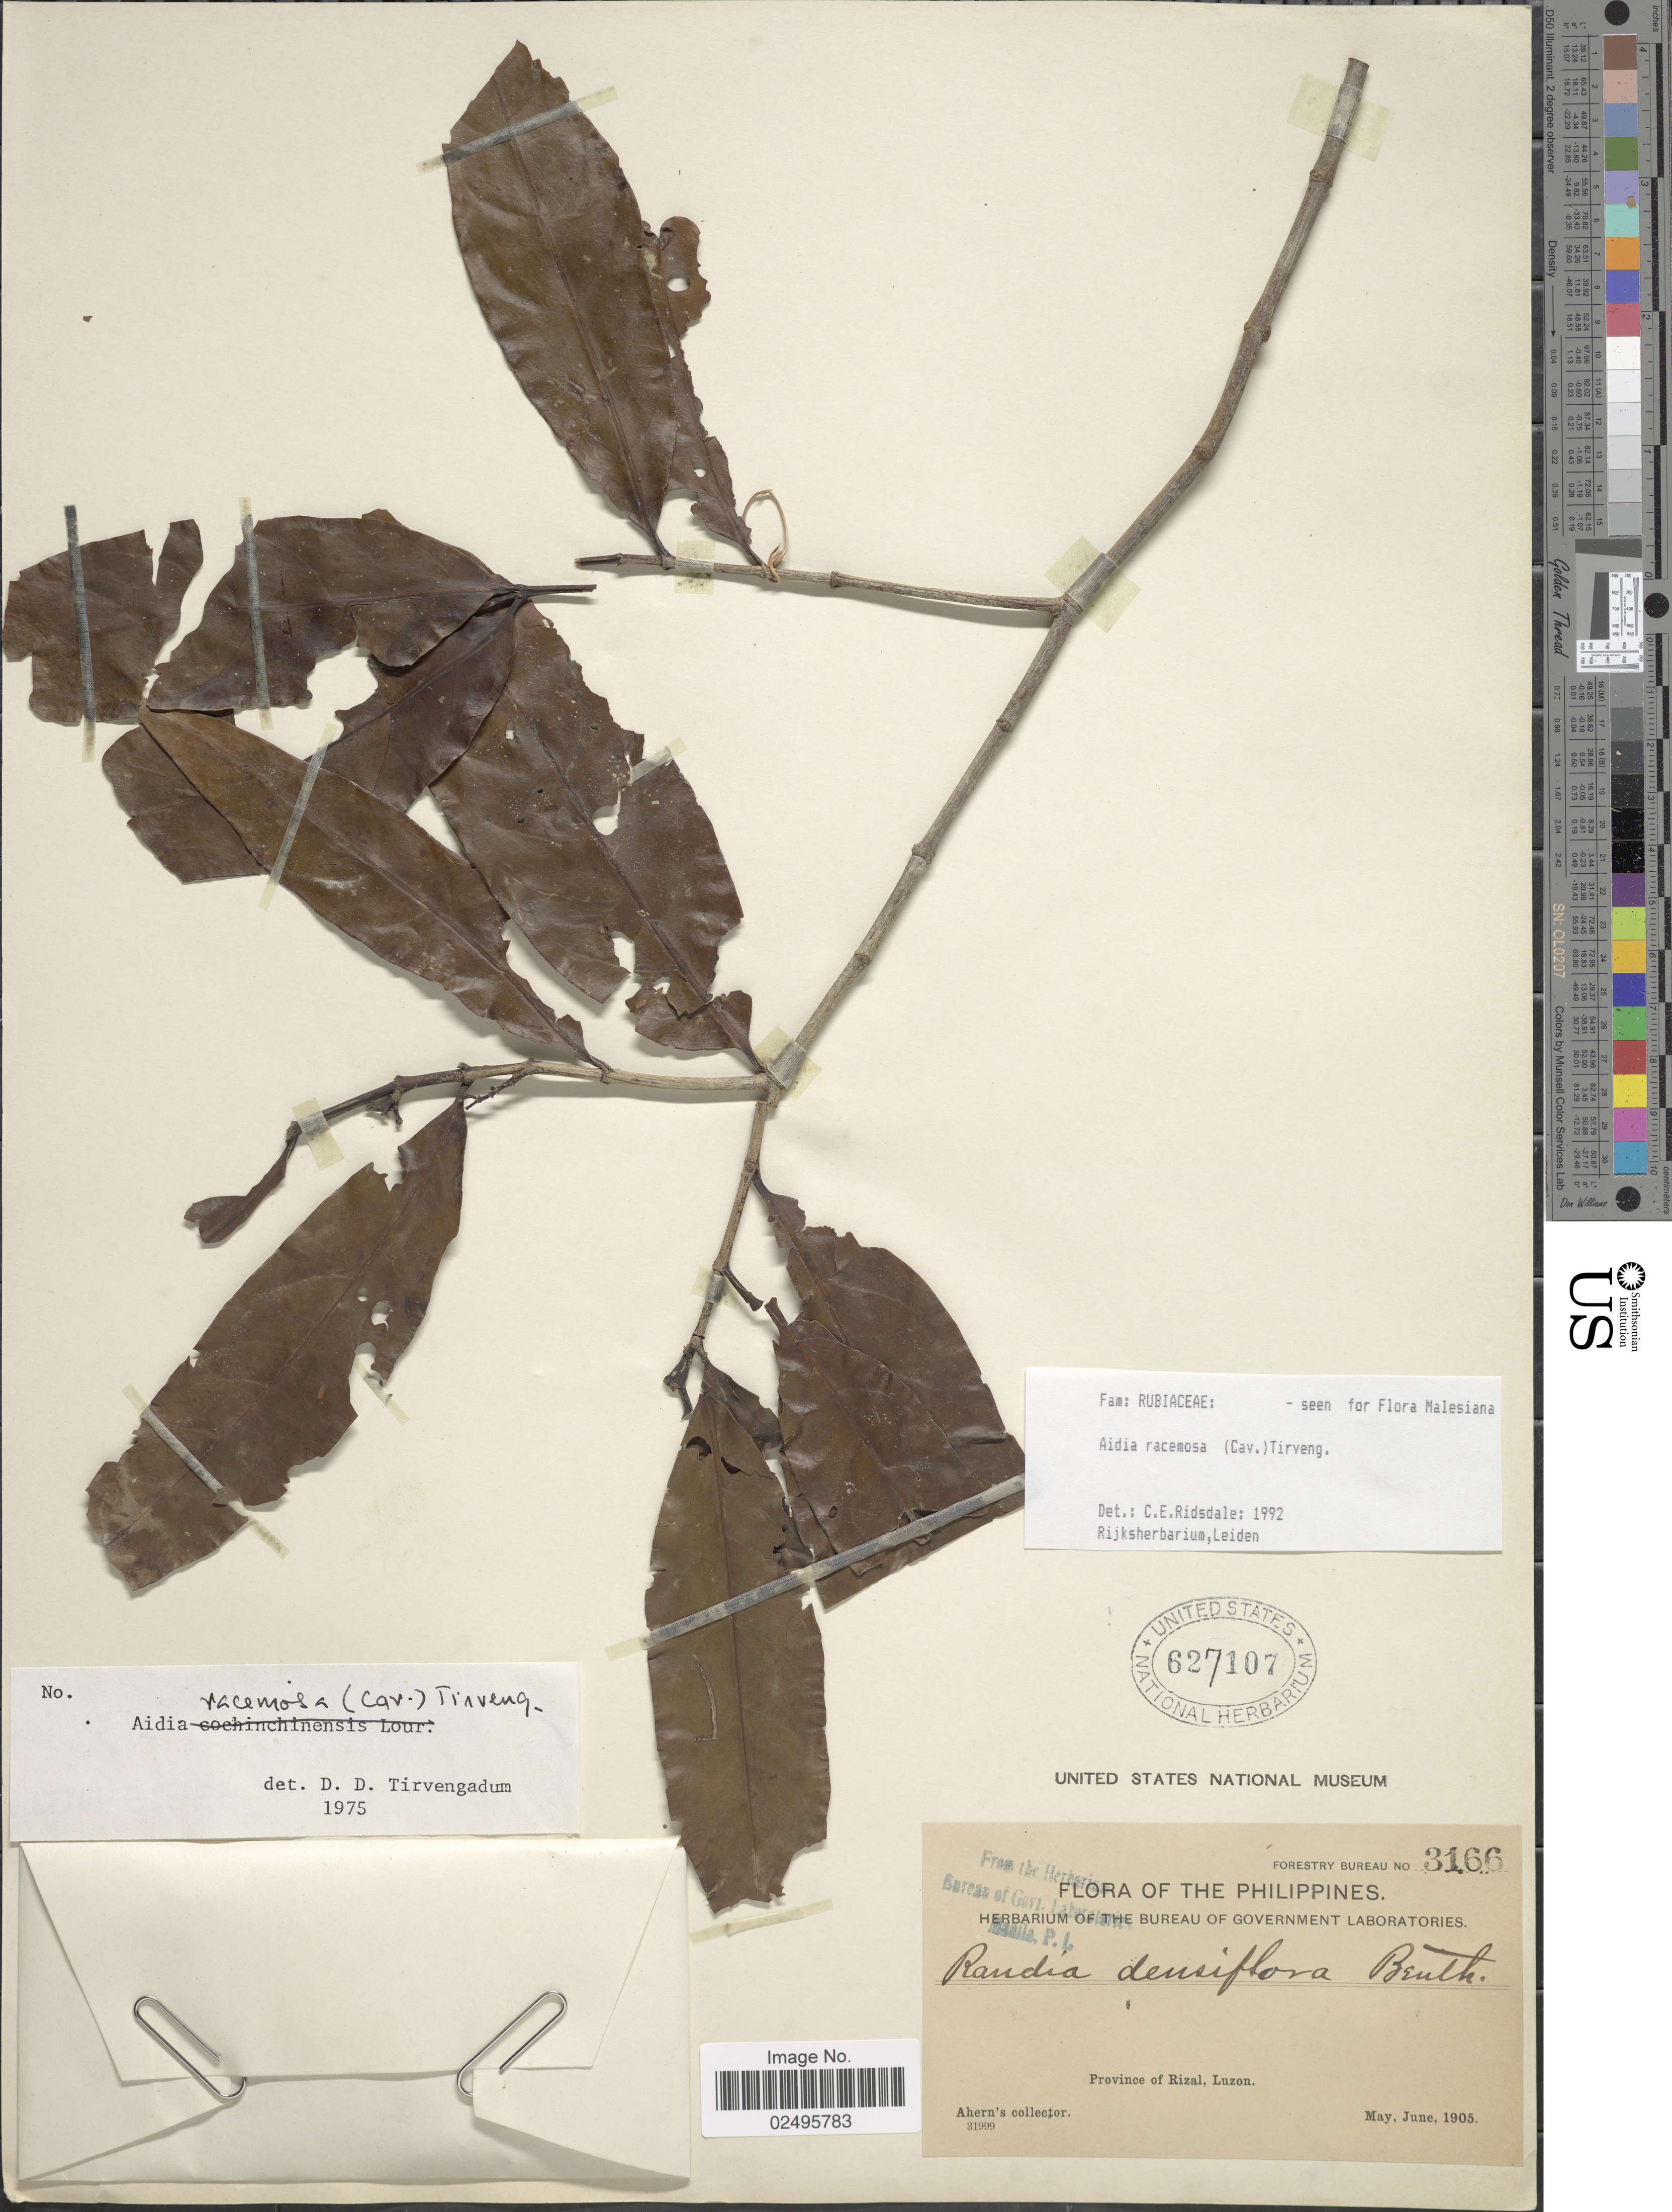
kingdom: Plantae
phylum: Tracheophyta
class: Magnoliopsida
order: Gentianales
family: Rubiaceae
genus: Aidia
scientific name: Aidia racemosa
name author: (Cav.) Tirv.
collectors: Ahern's collector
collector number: Foresry Bureau 3166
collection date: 1905-05/1905-06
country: Philippines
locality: Province of Rizal, Luzon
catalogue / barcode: US 627107